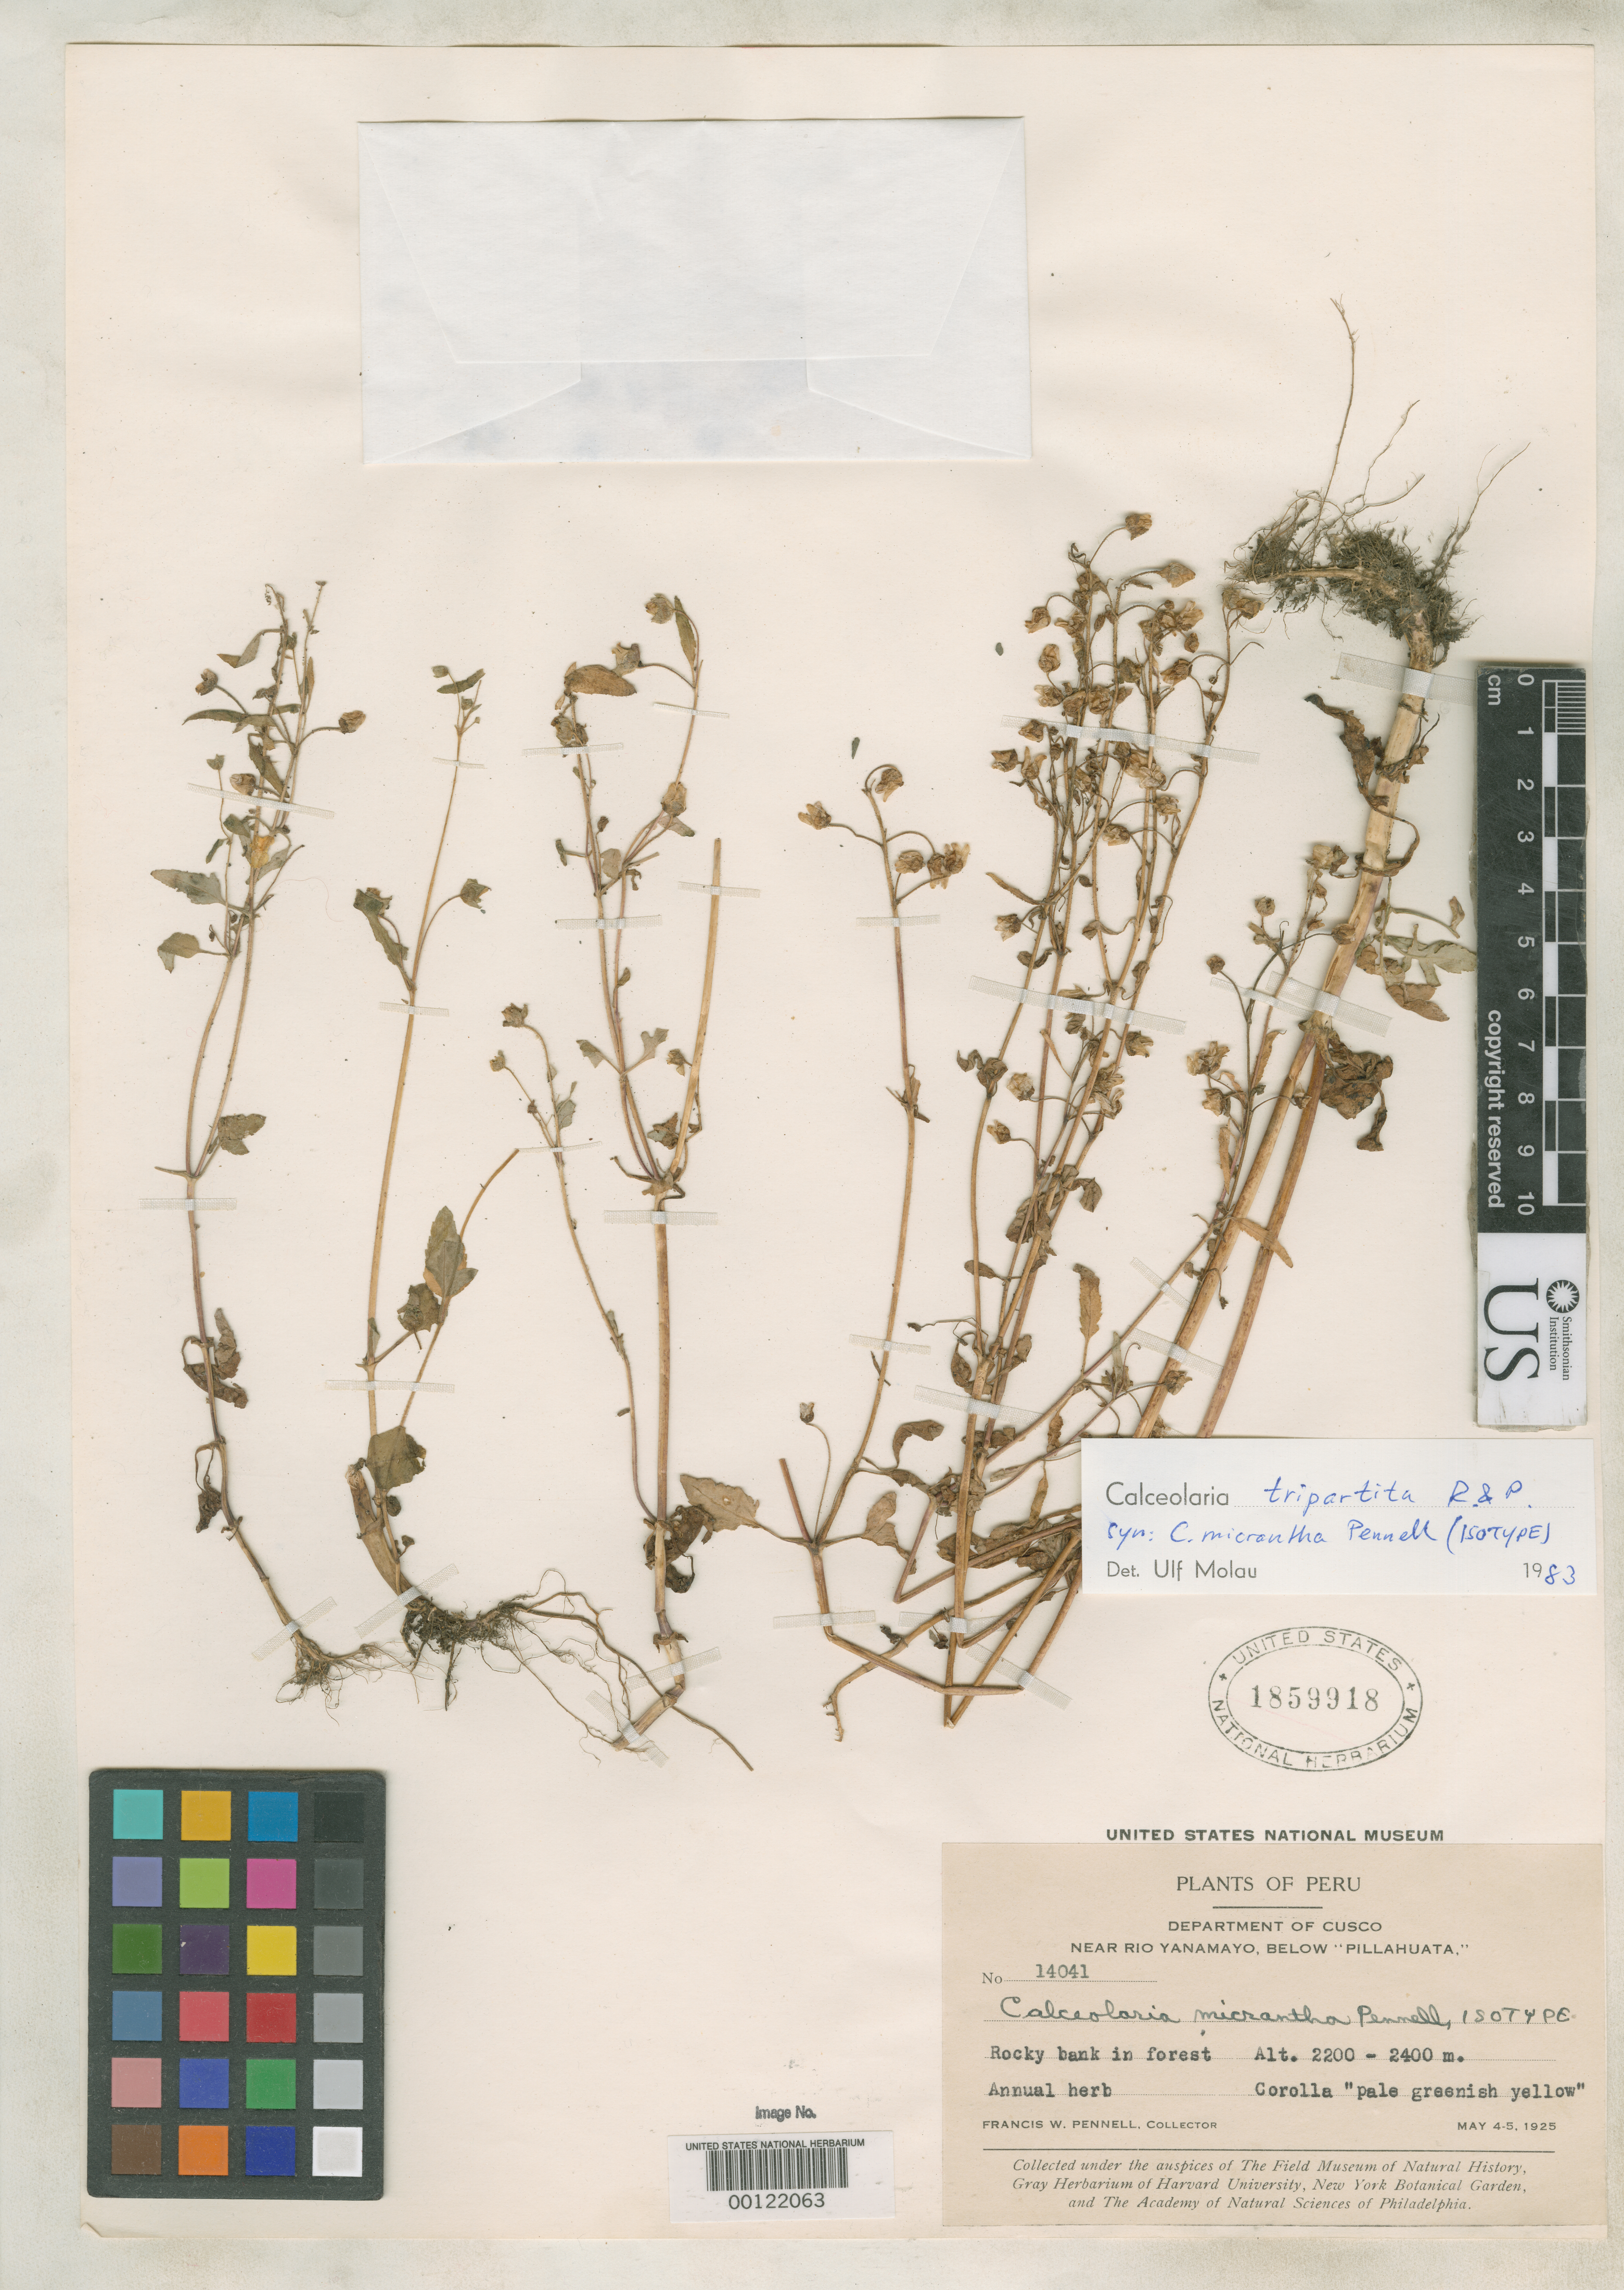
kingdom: Plantae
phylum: Tracheophyta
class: Magnoliopsida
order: Lamiales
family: Calceolariaceae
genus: Calceolaria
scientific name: Calceolaria micrantha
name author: Pennell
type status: Isotype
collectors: F. W. Pennell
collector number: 14041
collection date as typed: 05 May 1925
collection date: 1925-05-05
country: Peru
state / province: Cusco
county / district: Paucartambo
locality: Río Yanamayo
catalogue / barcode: US 1859918